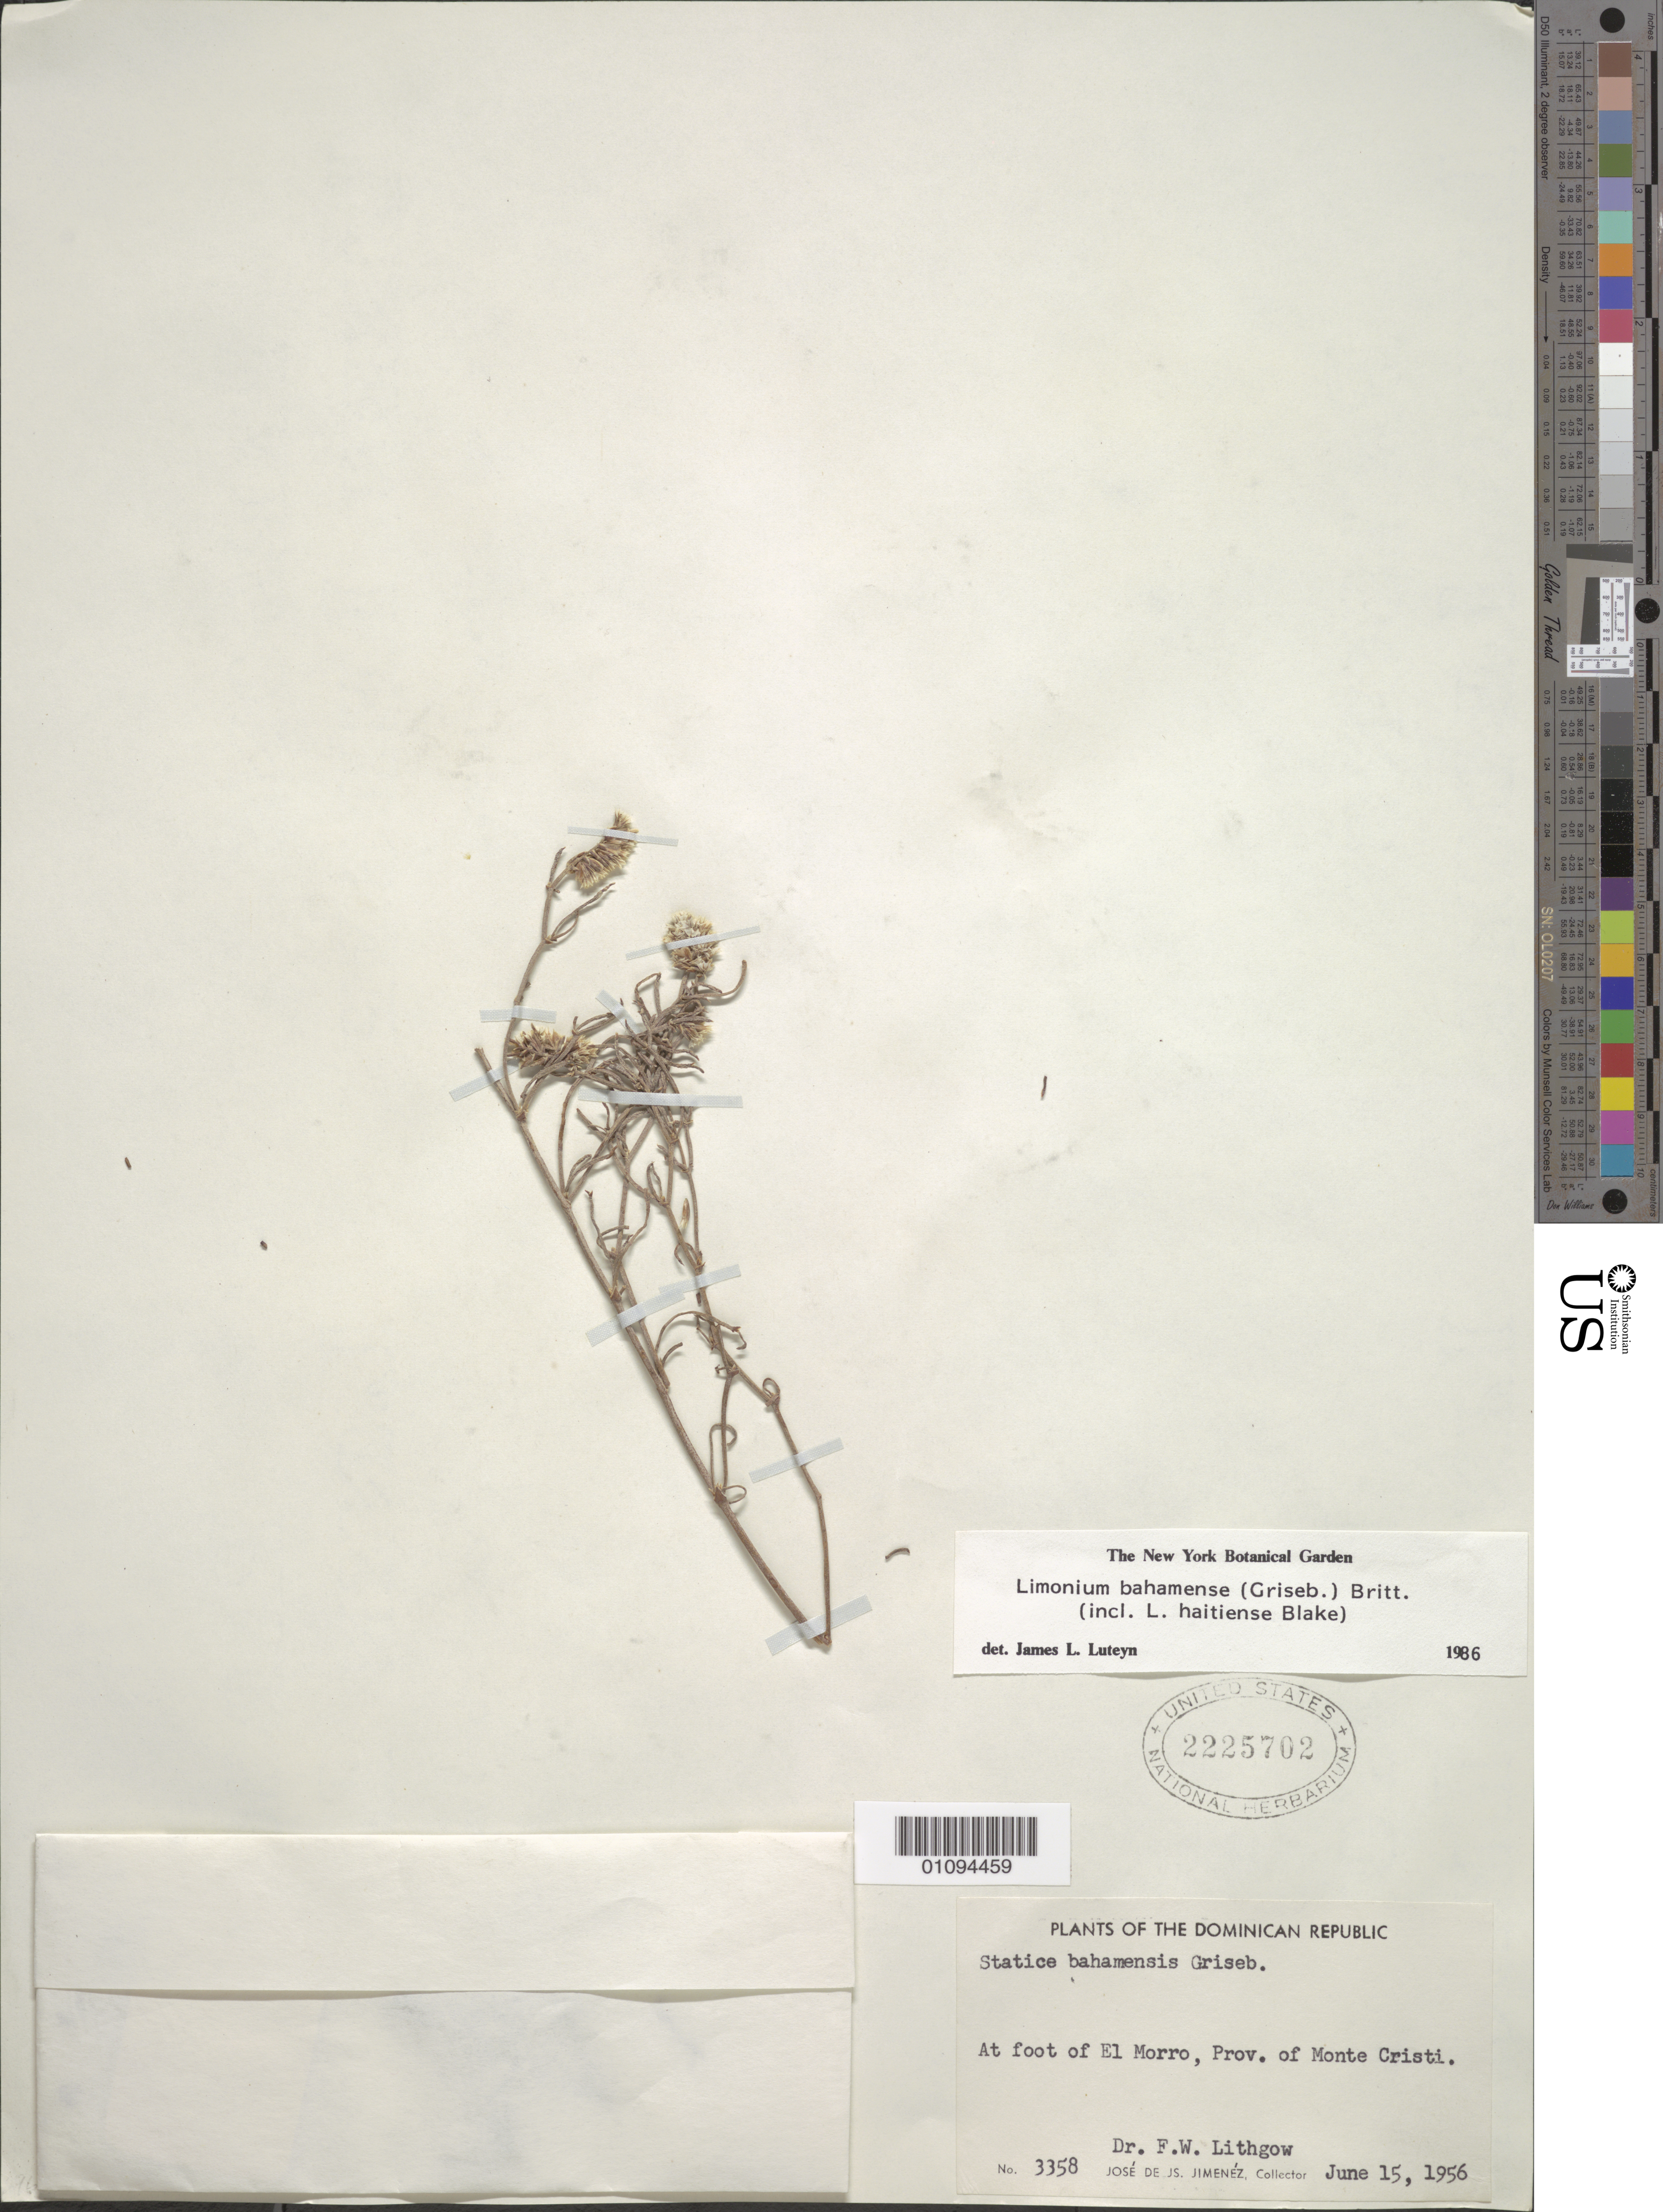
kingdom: Plantae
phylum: Tracheophyta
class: Magnoliopsida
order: Caryophyllales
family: Plumbaginaceae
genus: Limonium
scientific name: Limonium bahamense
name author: (Griseb.) Britton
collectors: F. Lithgow & J. J. Jiménez Almonte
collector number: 3358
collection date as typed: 15 Jun 1956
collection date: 1956-06-15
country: Dominican Republic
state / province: Monte Cristi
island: Hispaniola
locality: El Morro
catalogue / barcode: US 2225702